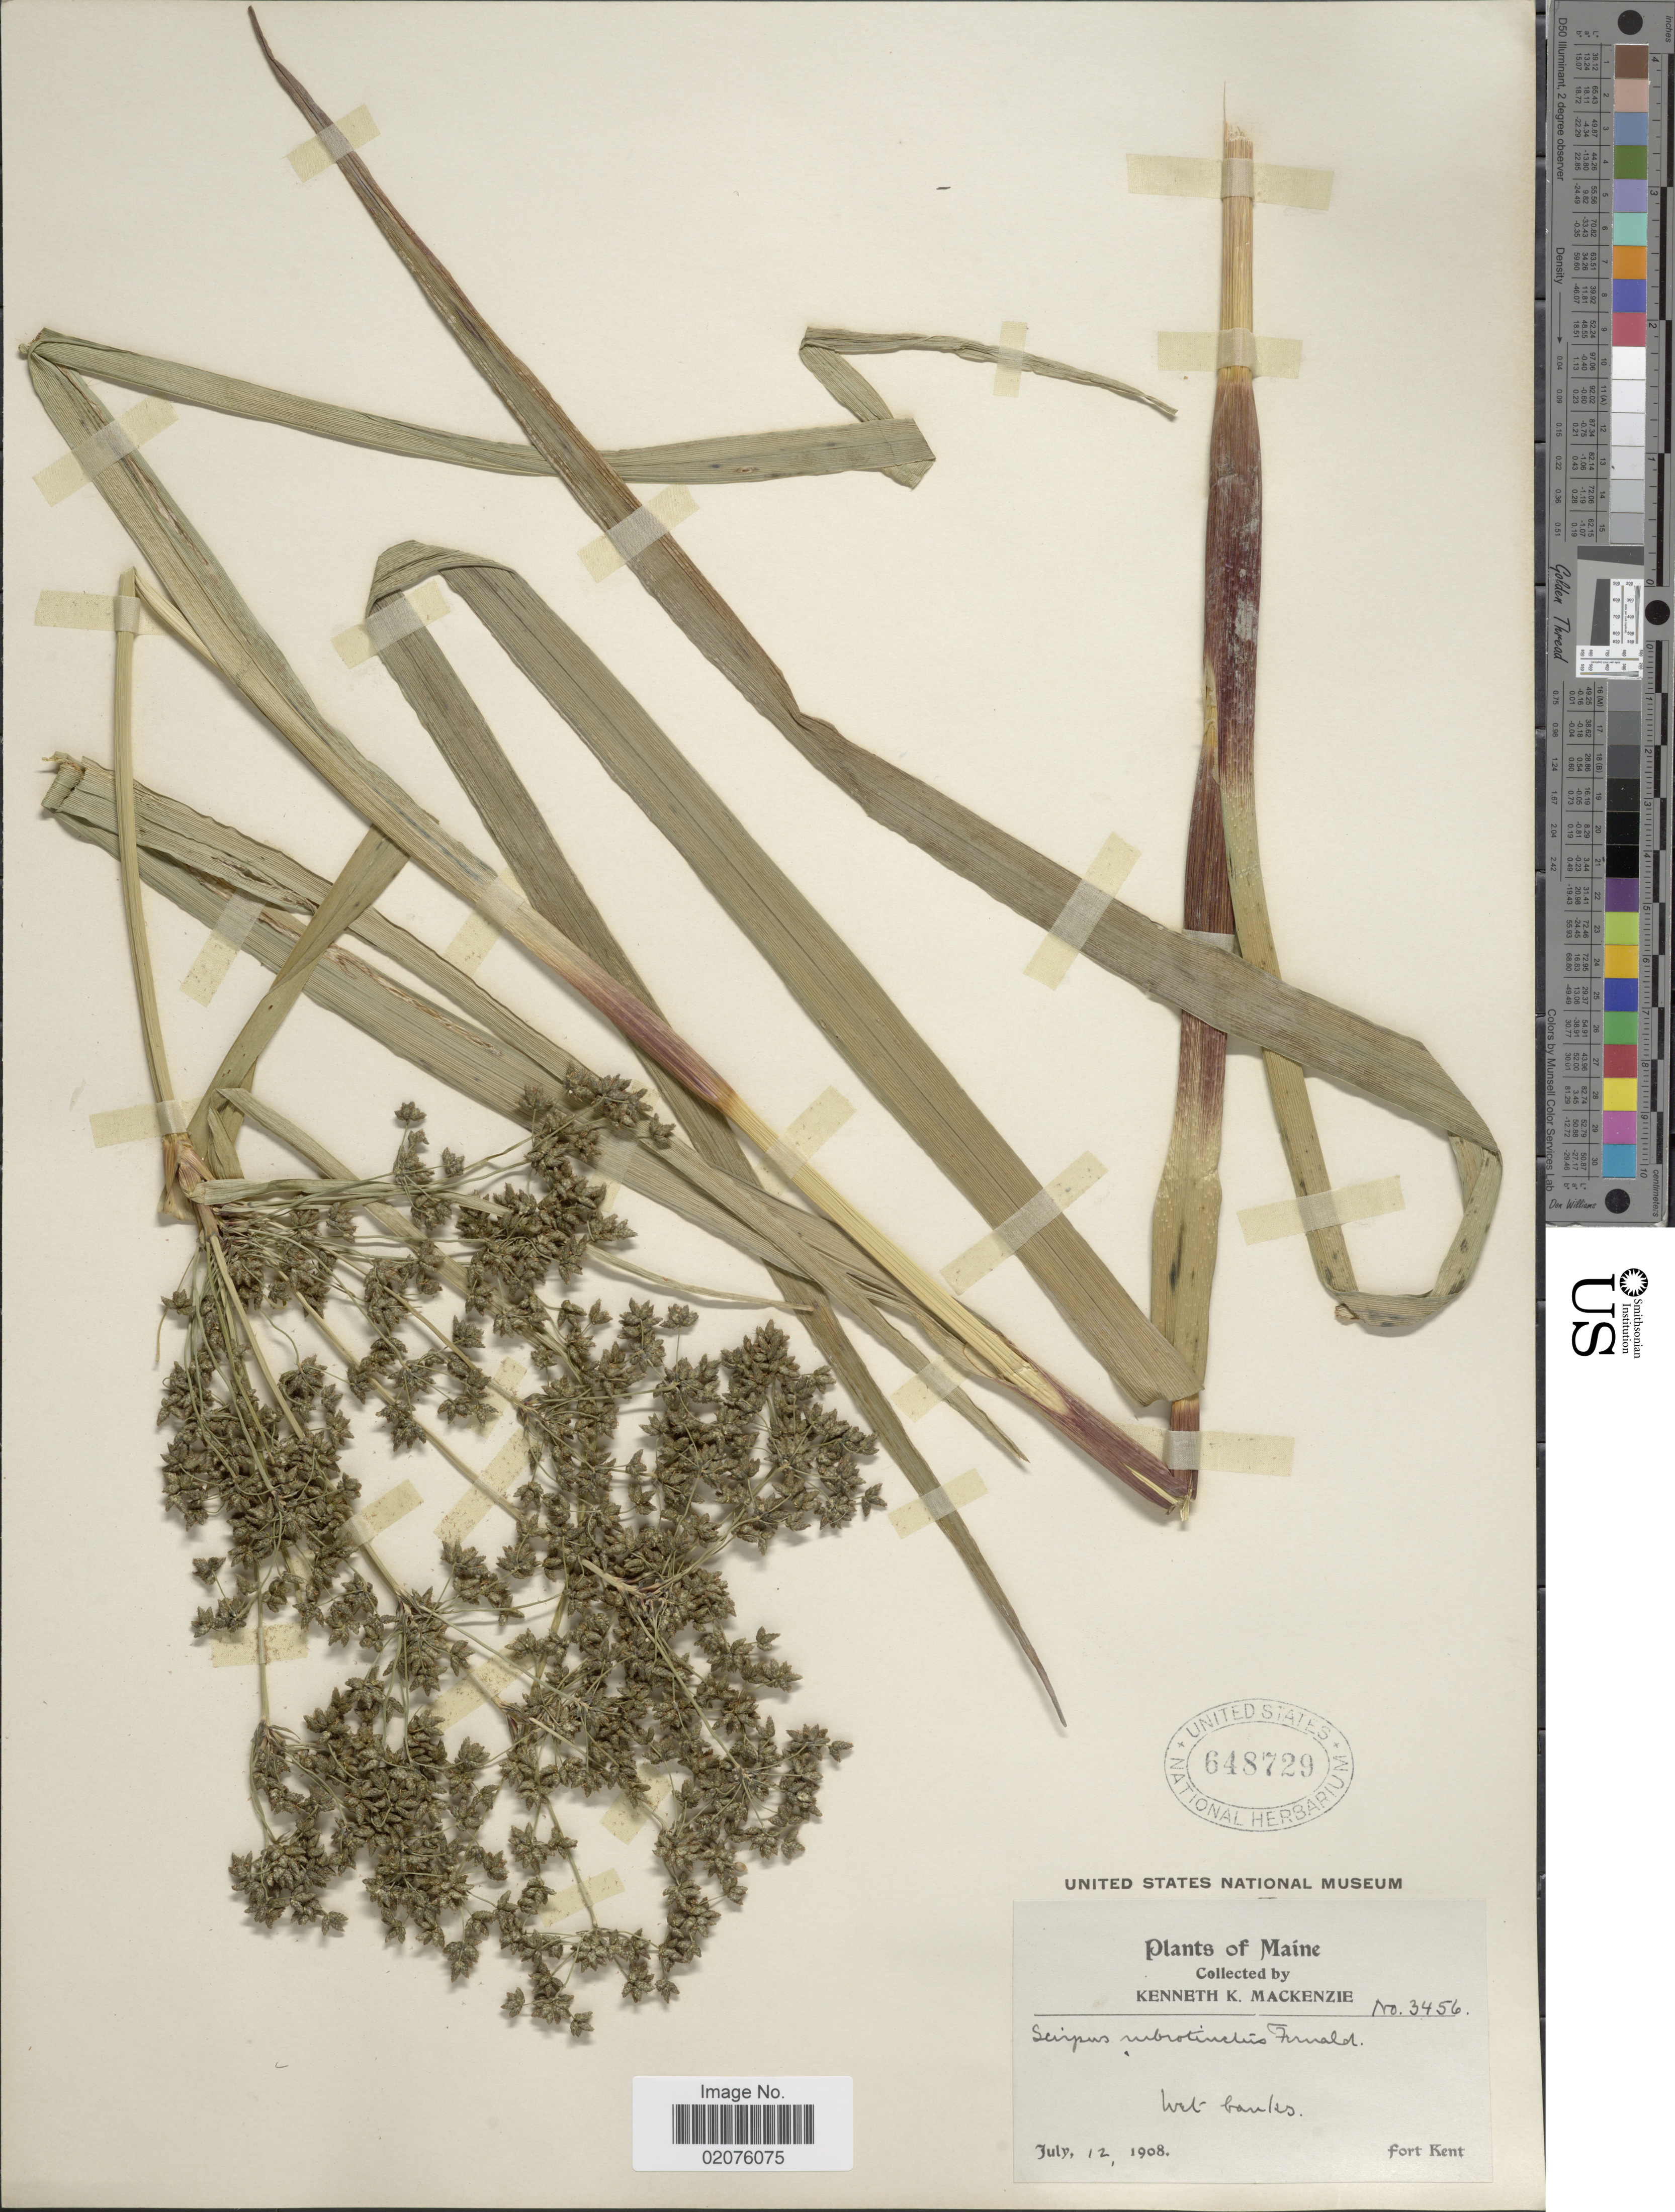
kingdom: Plantae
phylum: Tracheophyta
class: Liliopsida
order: Poales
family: Cyperaceae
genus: Scirpus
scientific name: Scirpus microcarpus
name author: J. Presl & C. Presl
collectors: K. K. Mackenzie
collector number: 3456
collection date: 1908-07-12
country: United States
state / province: Maine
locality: Fort Kent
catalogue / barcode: US 648729